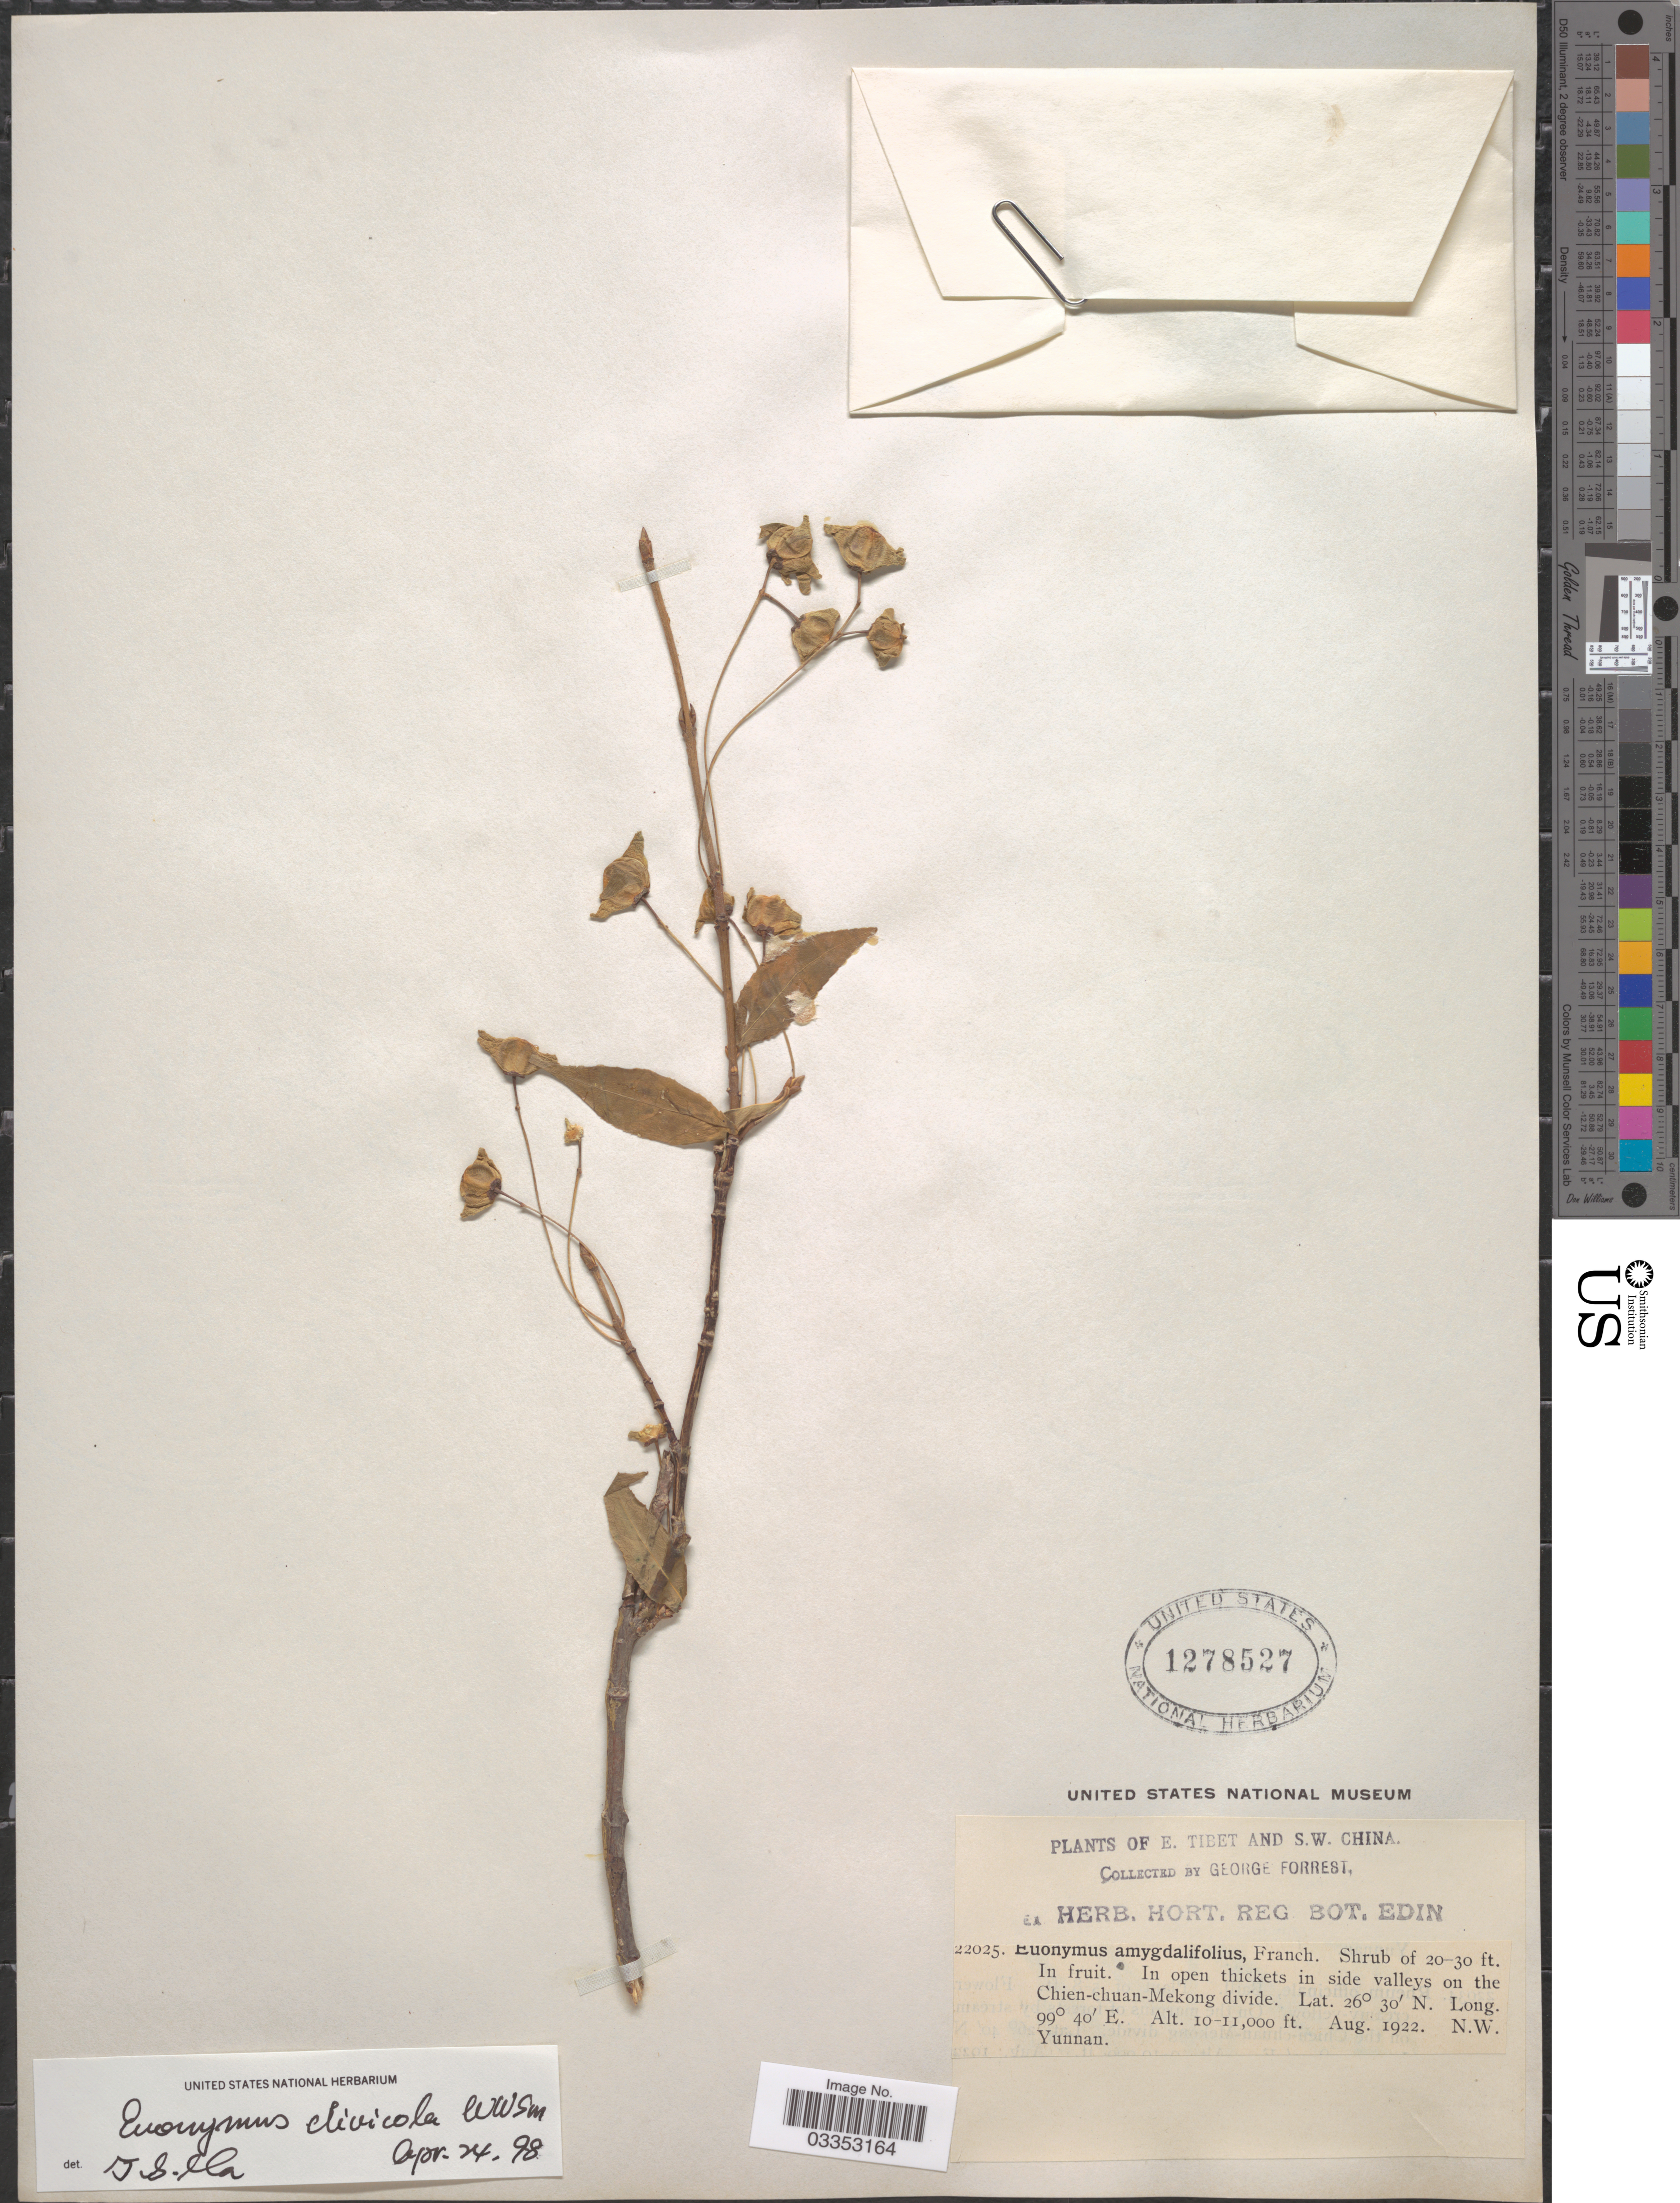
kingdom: Plantae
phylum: Tracheophyta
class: Magnoliopsida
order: Celastrales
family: Celastraceae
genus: Euonymus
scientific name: Euonymus clivicola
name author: W.W. Sm.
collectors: G. Forrest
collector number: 22025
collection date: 1922-08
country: China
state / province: Yunnan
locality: E. Tibet and S.W. China. In open thickets in side valleys on the Chien-chuan-Mekong divide. N.W. Yunnan.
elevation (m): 3048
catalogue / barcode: US 1278527